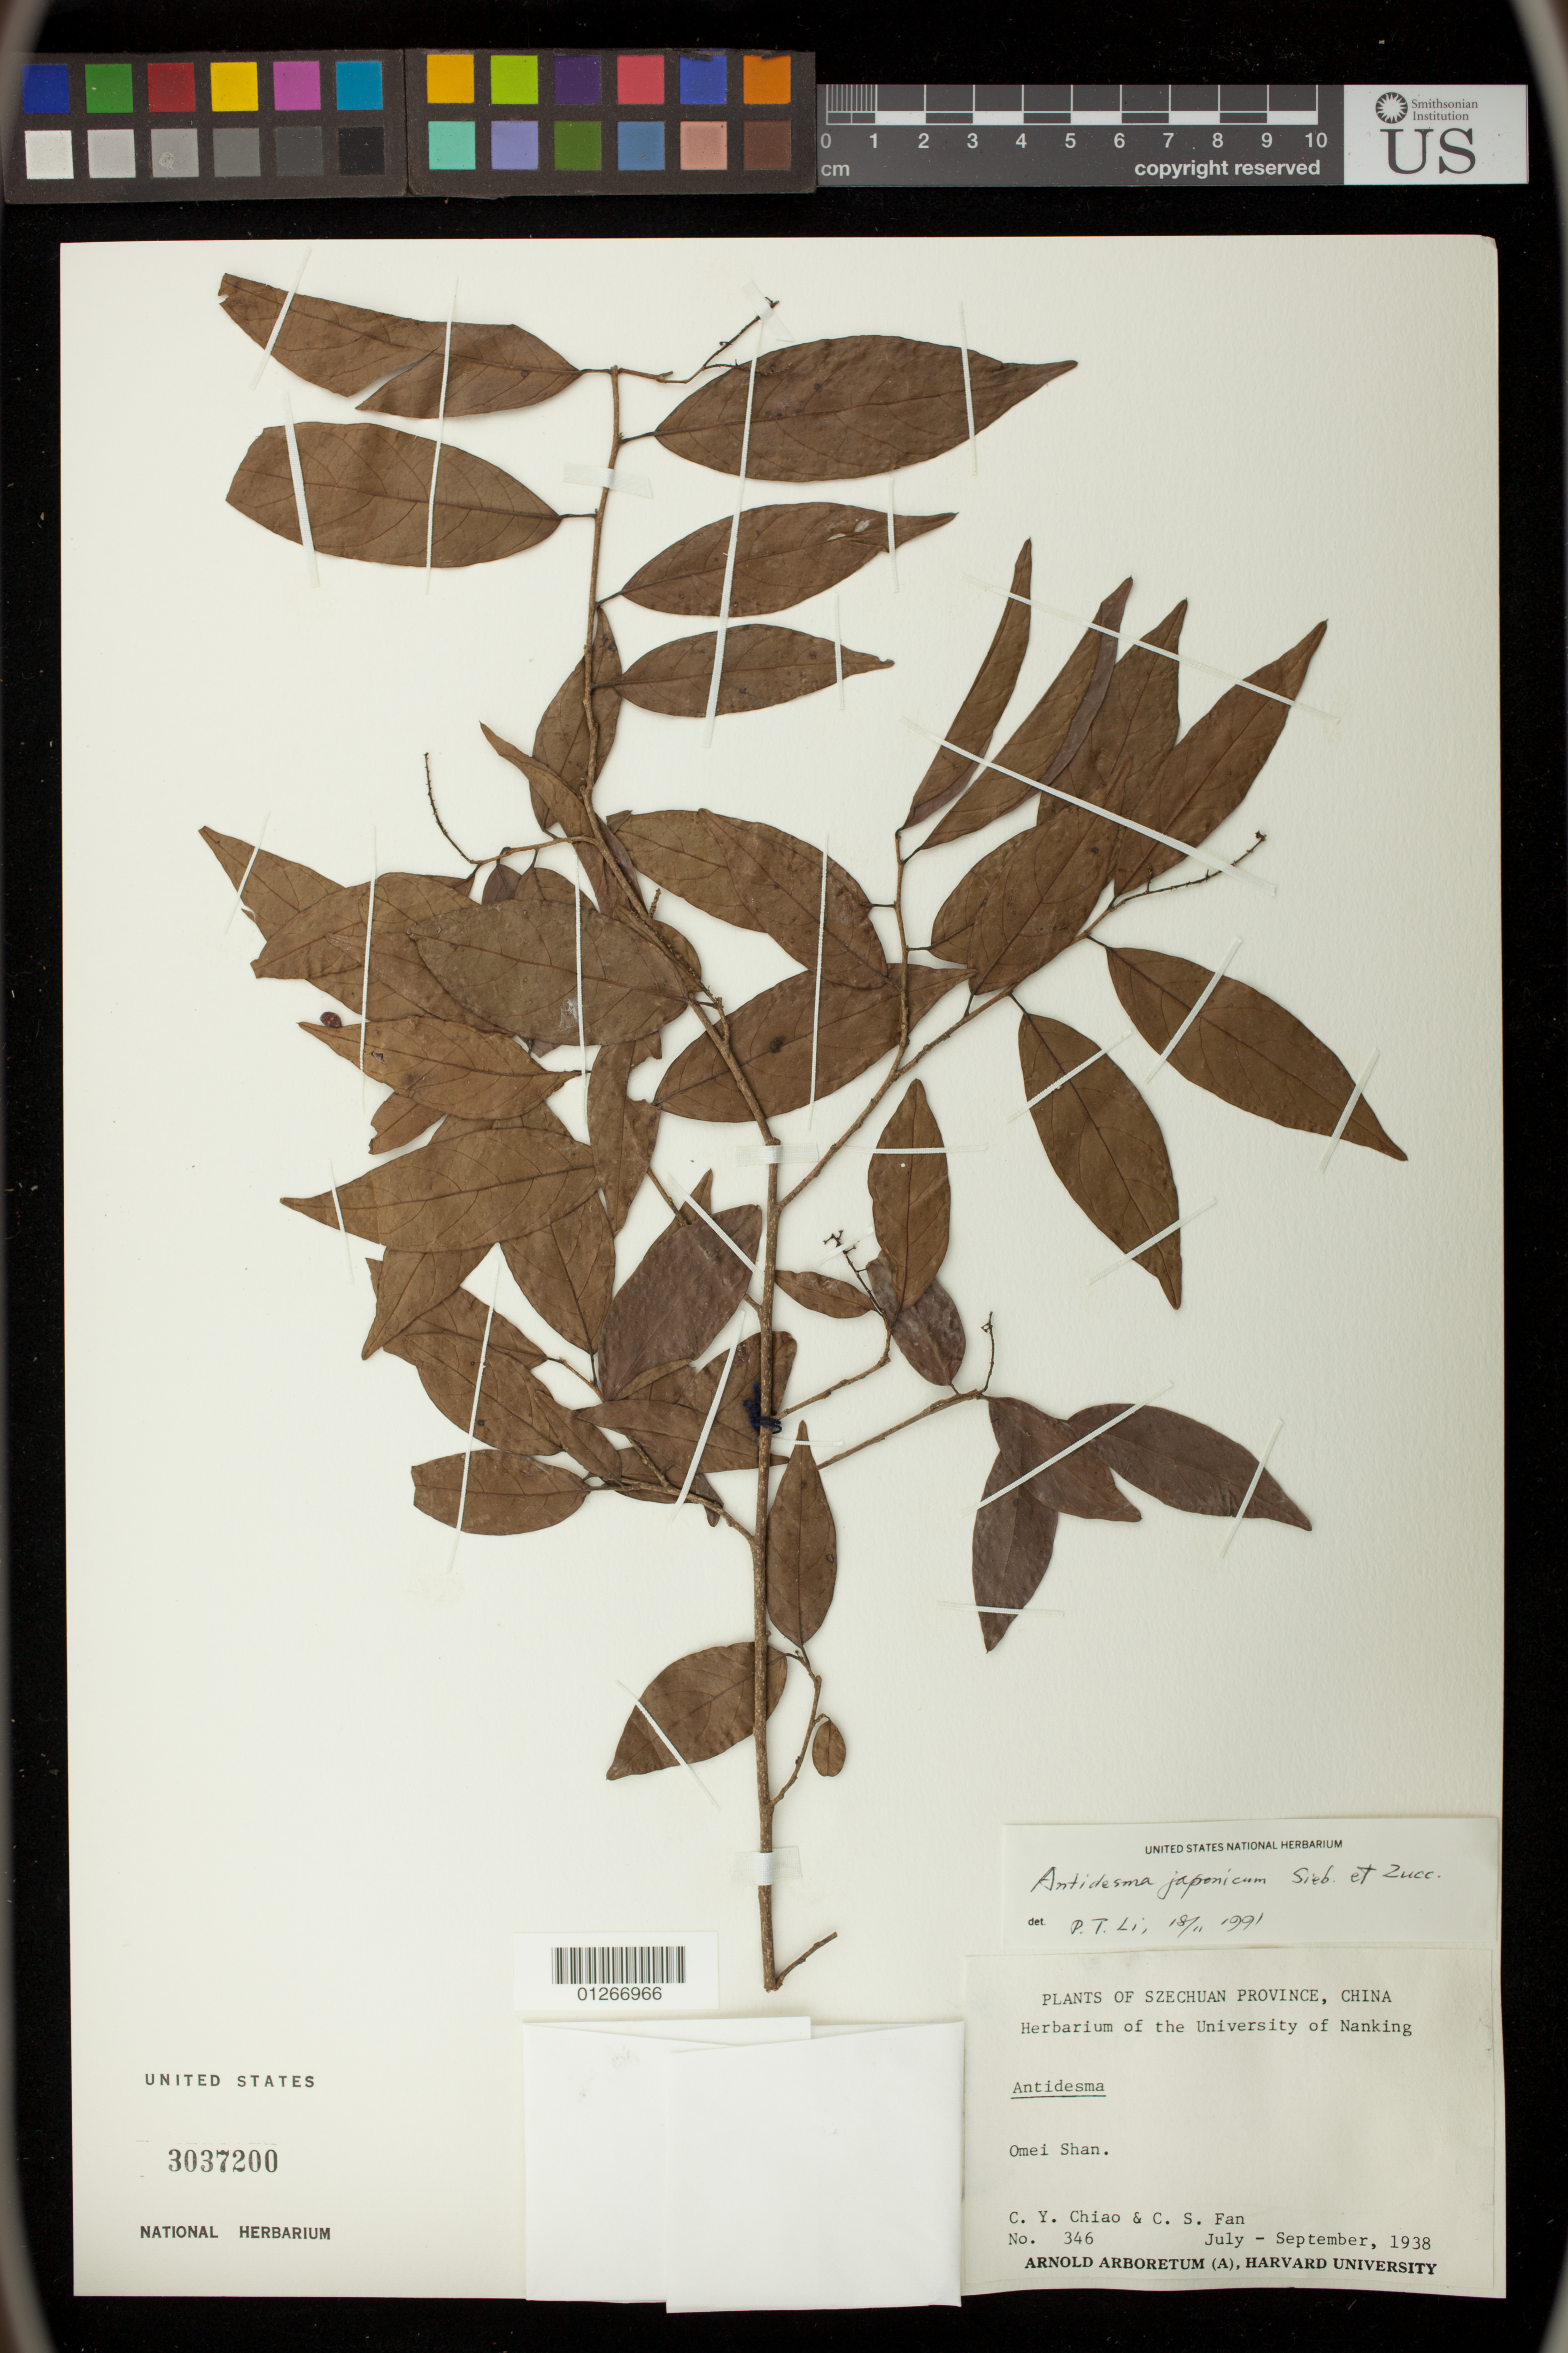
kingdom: Plantae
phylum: Tracheophyta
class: Magnoliopsida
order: Malpighiales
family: Phyllanthaceae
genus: Antidesma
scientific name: Antidesma japonicum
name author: Siebert & Zucc.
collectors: C. Y. Chiao & C. S. Fan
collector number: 346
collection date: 1938-07/1938-09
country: China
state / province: Sichuan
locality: Omei Shan.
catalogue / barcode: US 3037200